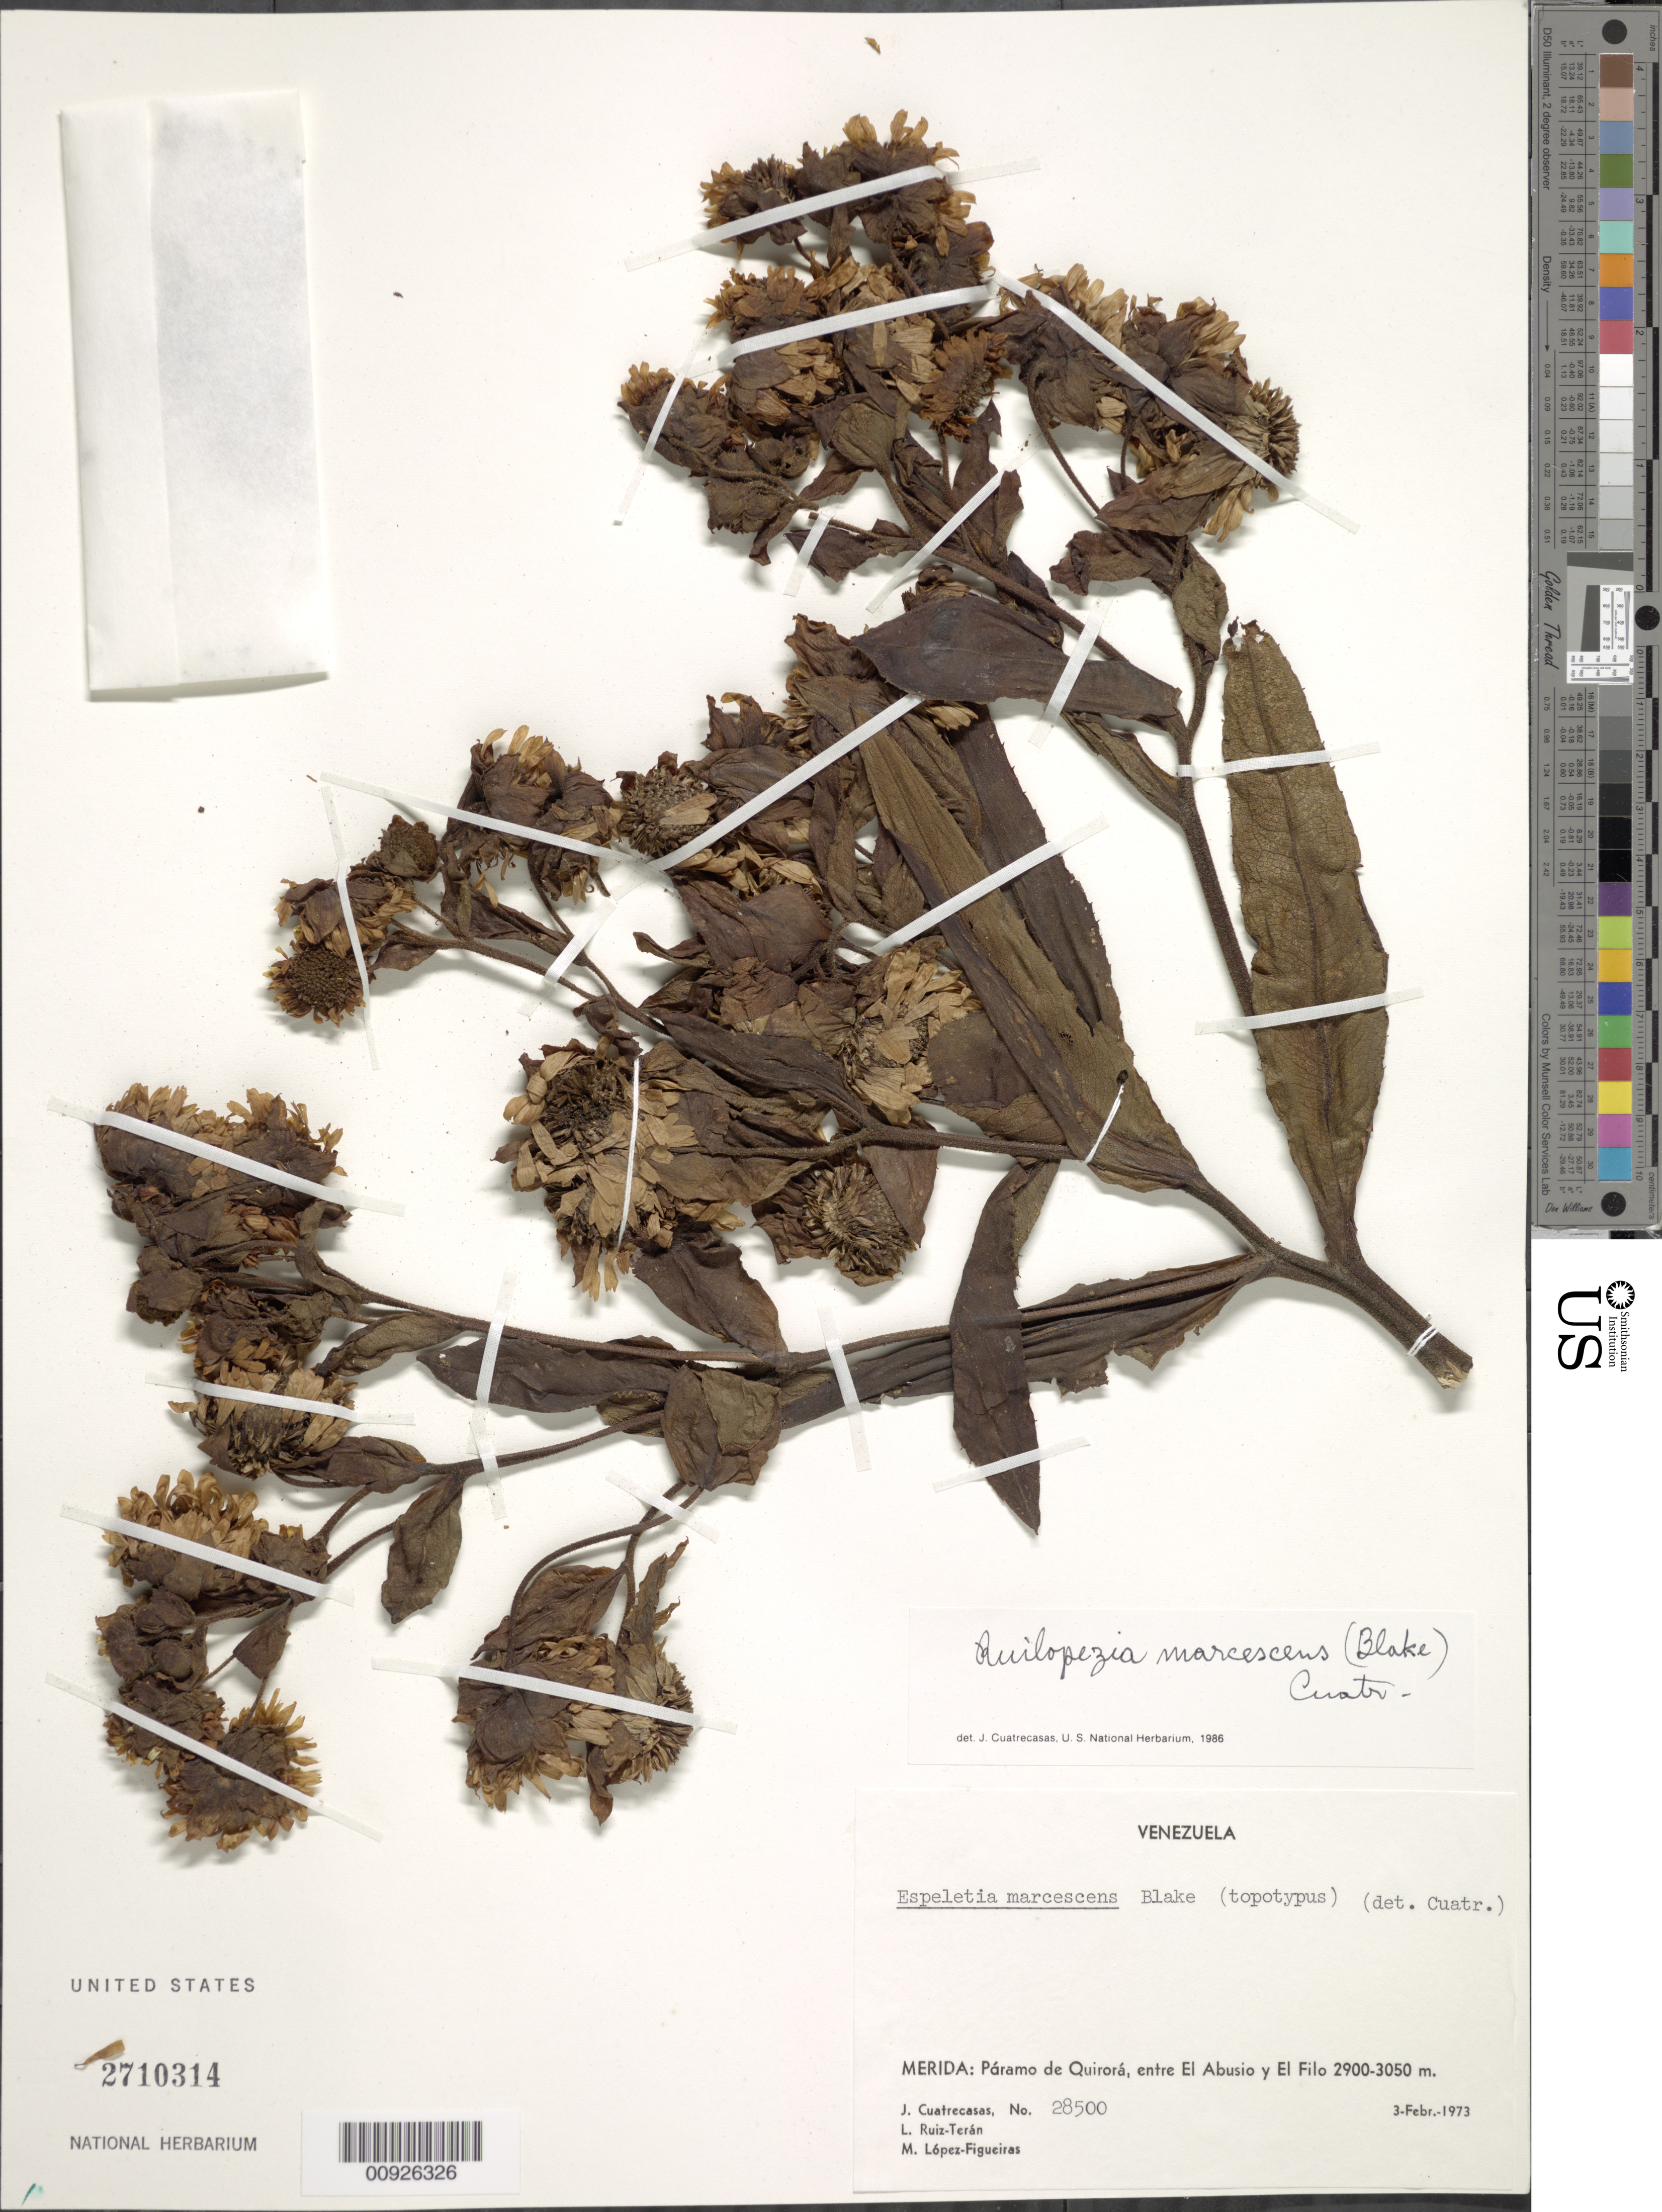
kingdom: Plantae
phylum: Tracheophyta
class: Magnoliopsida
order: Asterales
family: Asteraceae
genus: Ruilopezia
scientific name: Ruilopezia marcescens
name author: (S.F. Blake) Cuatrec.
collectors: J. Cuatrecasas, L. E. Ruíz-Terán & M. López Figueiras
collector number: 28500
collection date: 1973-02-03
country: Venezuela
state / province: Mérida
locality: P. de Quirorá (o de Chacantá). Entre el Abusio y El Filo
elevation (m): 2900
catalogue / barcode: US 2710314